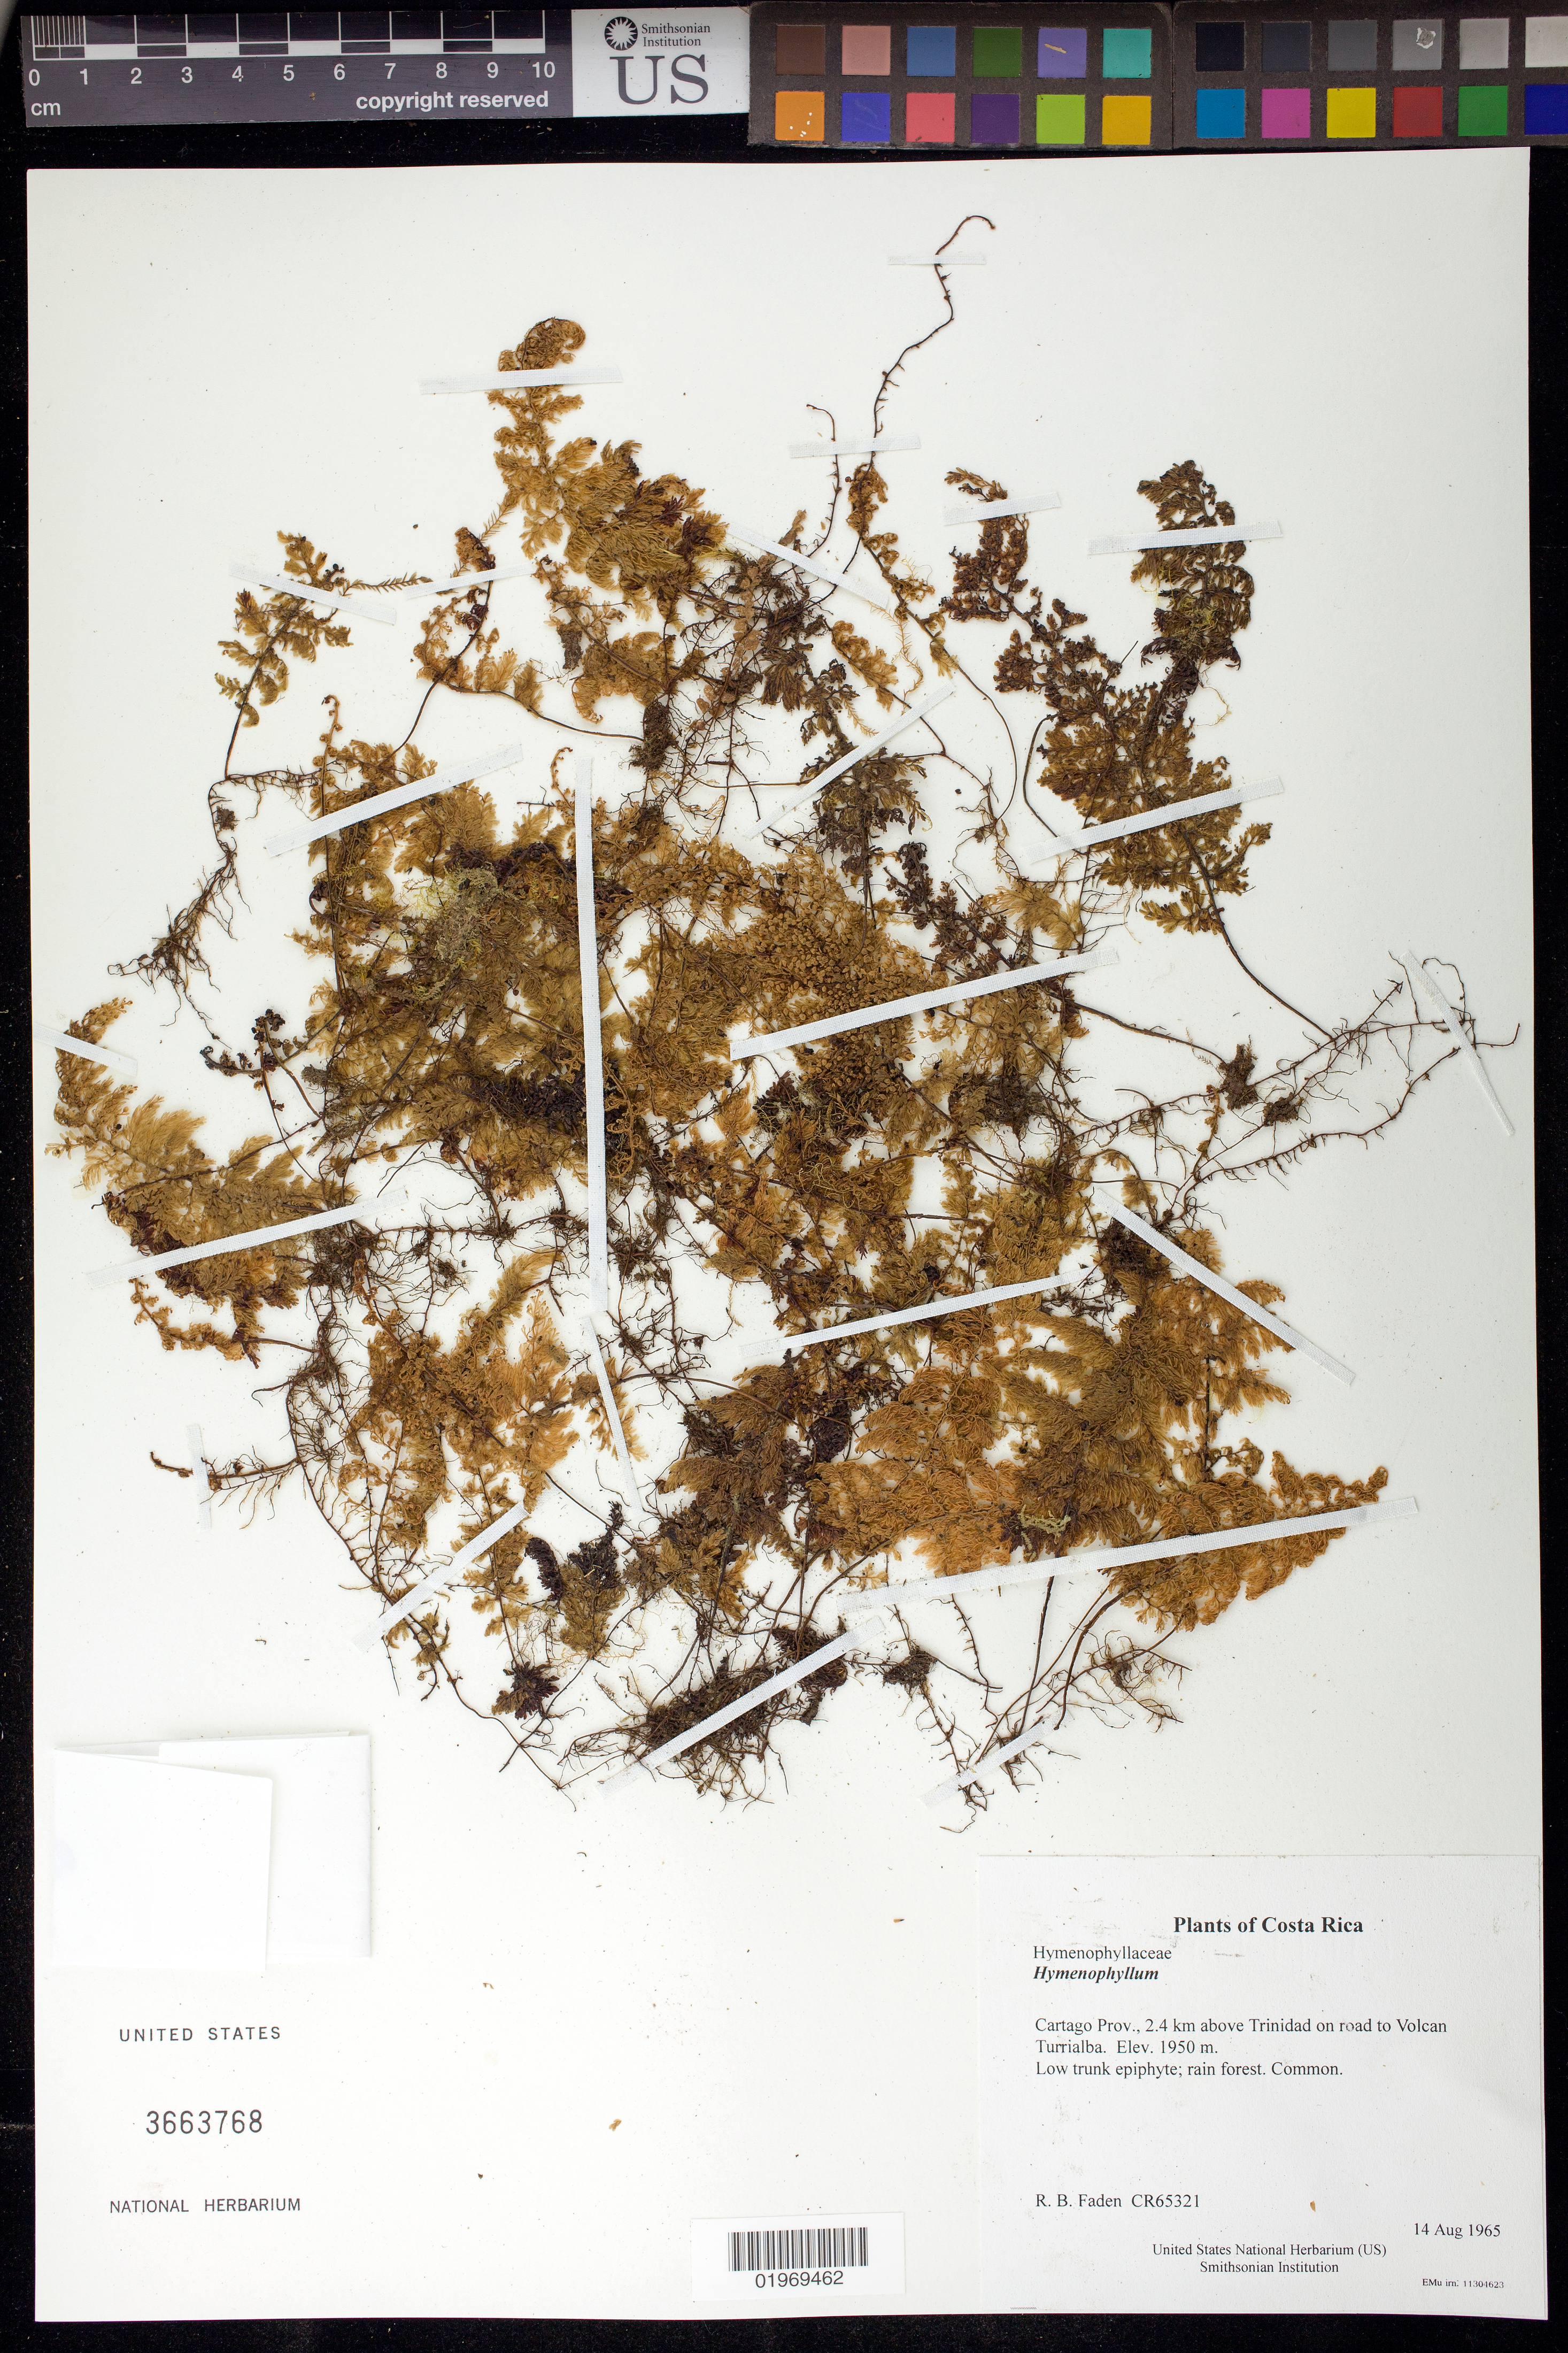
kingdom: Plantae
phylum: Tracheophyta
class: Polypodiopsida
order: Hymenophyllales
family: Hymenophyllaceae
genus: Hymenophyllum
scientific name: Hymenophyllum sp.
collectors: R. B. Faden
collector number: CR65321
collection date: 1965-08-14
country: Costa Rica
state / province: Cartago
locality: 2.4 km above Trinidad on road to Volcan Turrialba.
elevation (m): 1950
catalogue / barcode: US 3663768